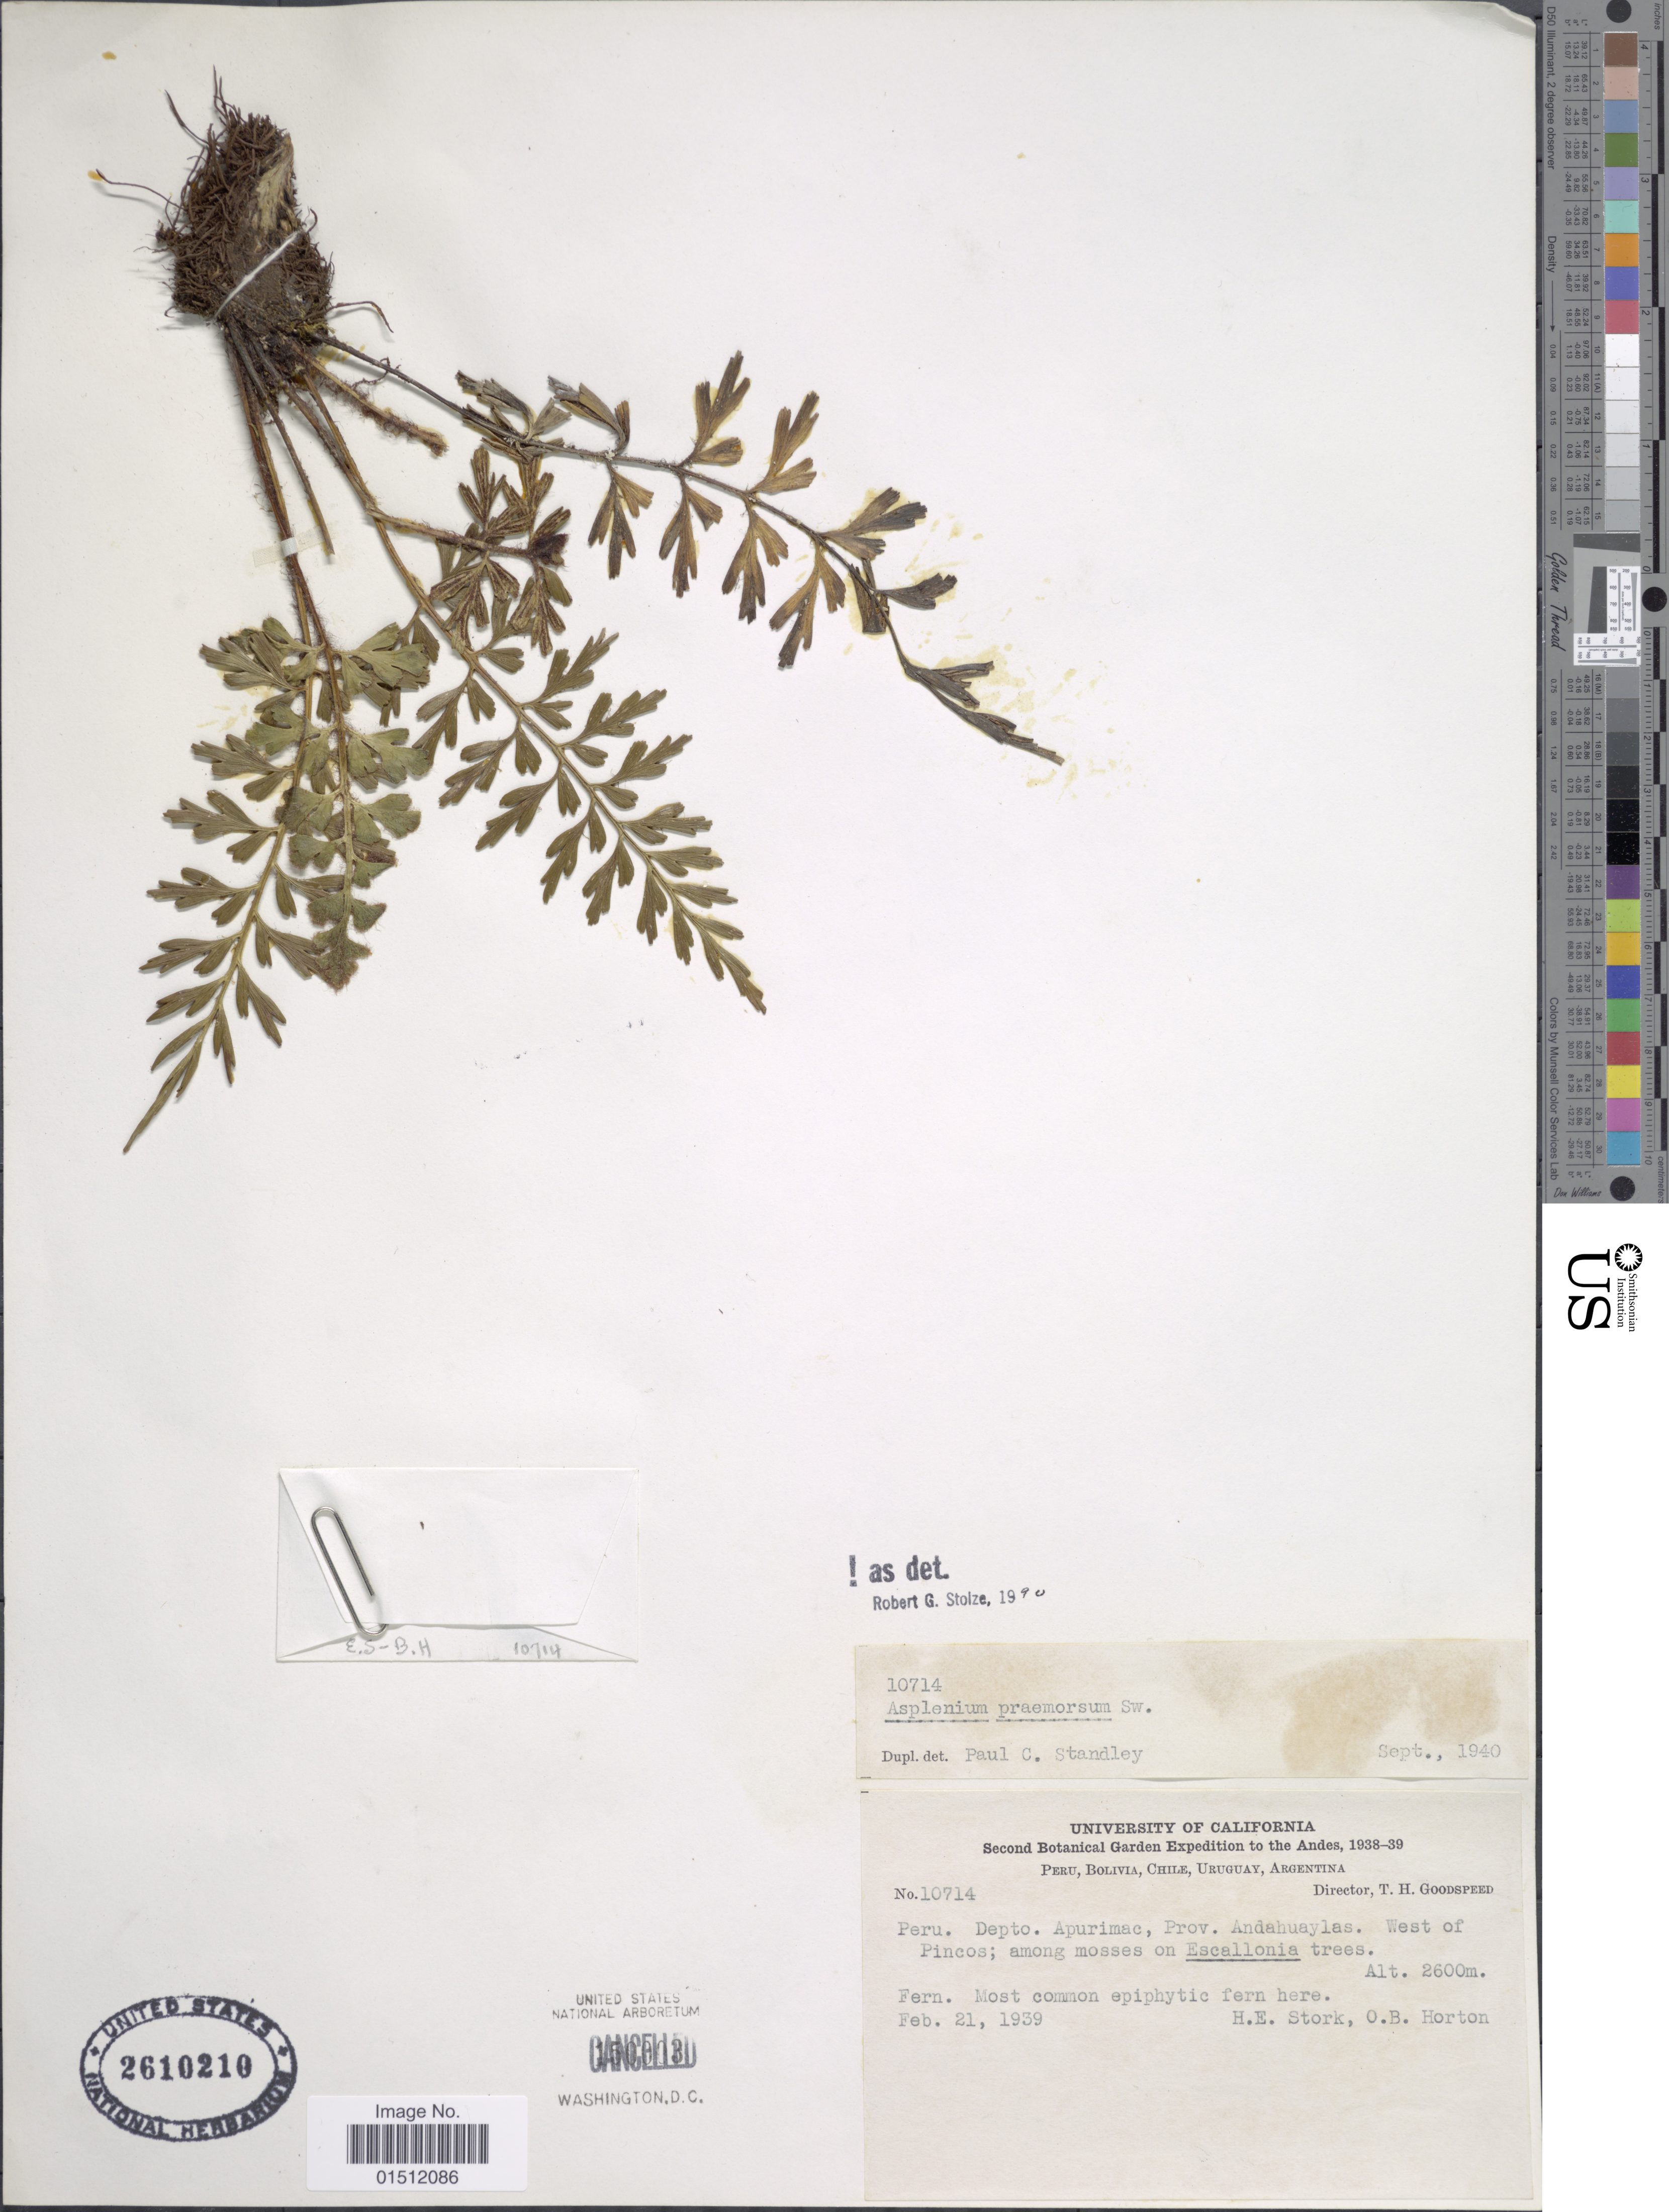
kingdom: Plantae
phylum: Tracheophyta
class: Polypodiopsida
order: Polypodiales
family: Aspleniaceae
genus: Asplenium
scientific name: Asplenium praemorsum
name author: Sw.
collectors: H. E. Stork & O. B. Horton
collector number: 10714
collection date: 1939-02-21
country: Peru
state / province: Apurímac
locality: Depto. Apurimac, Prov. Andahuaylas. West of Pincos.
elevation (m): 2600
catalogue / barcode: US 2610210